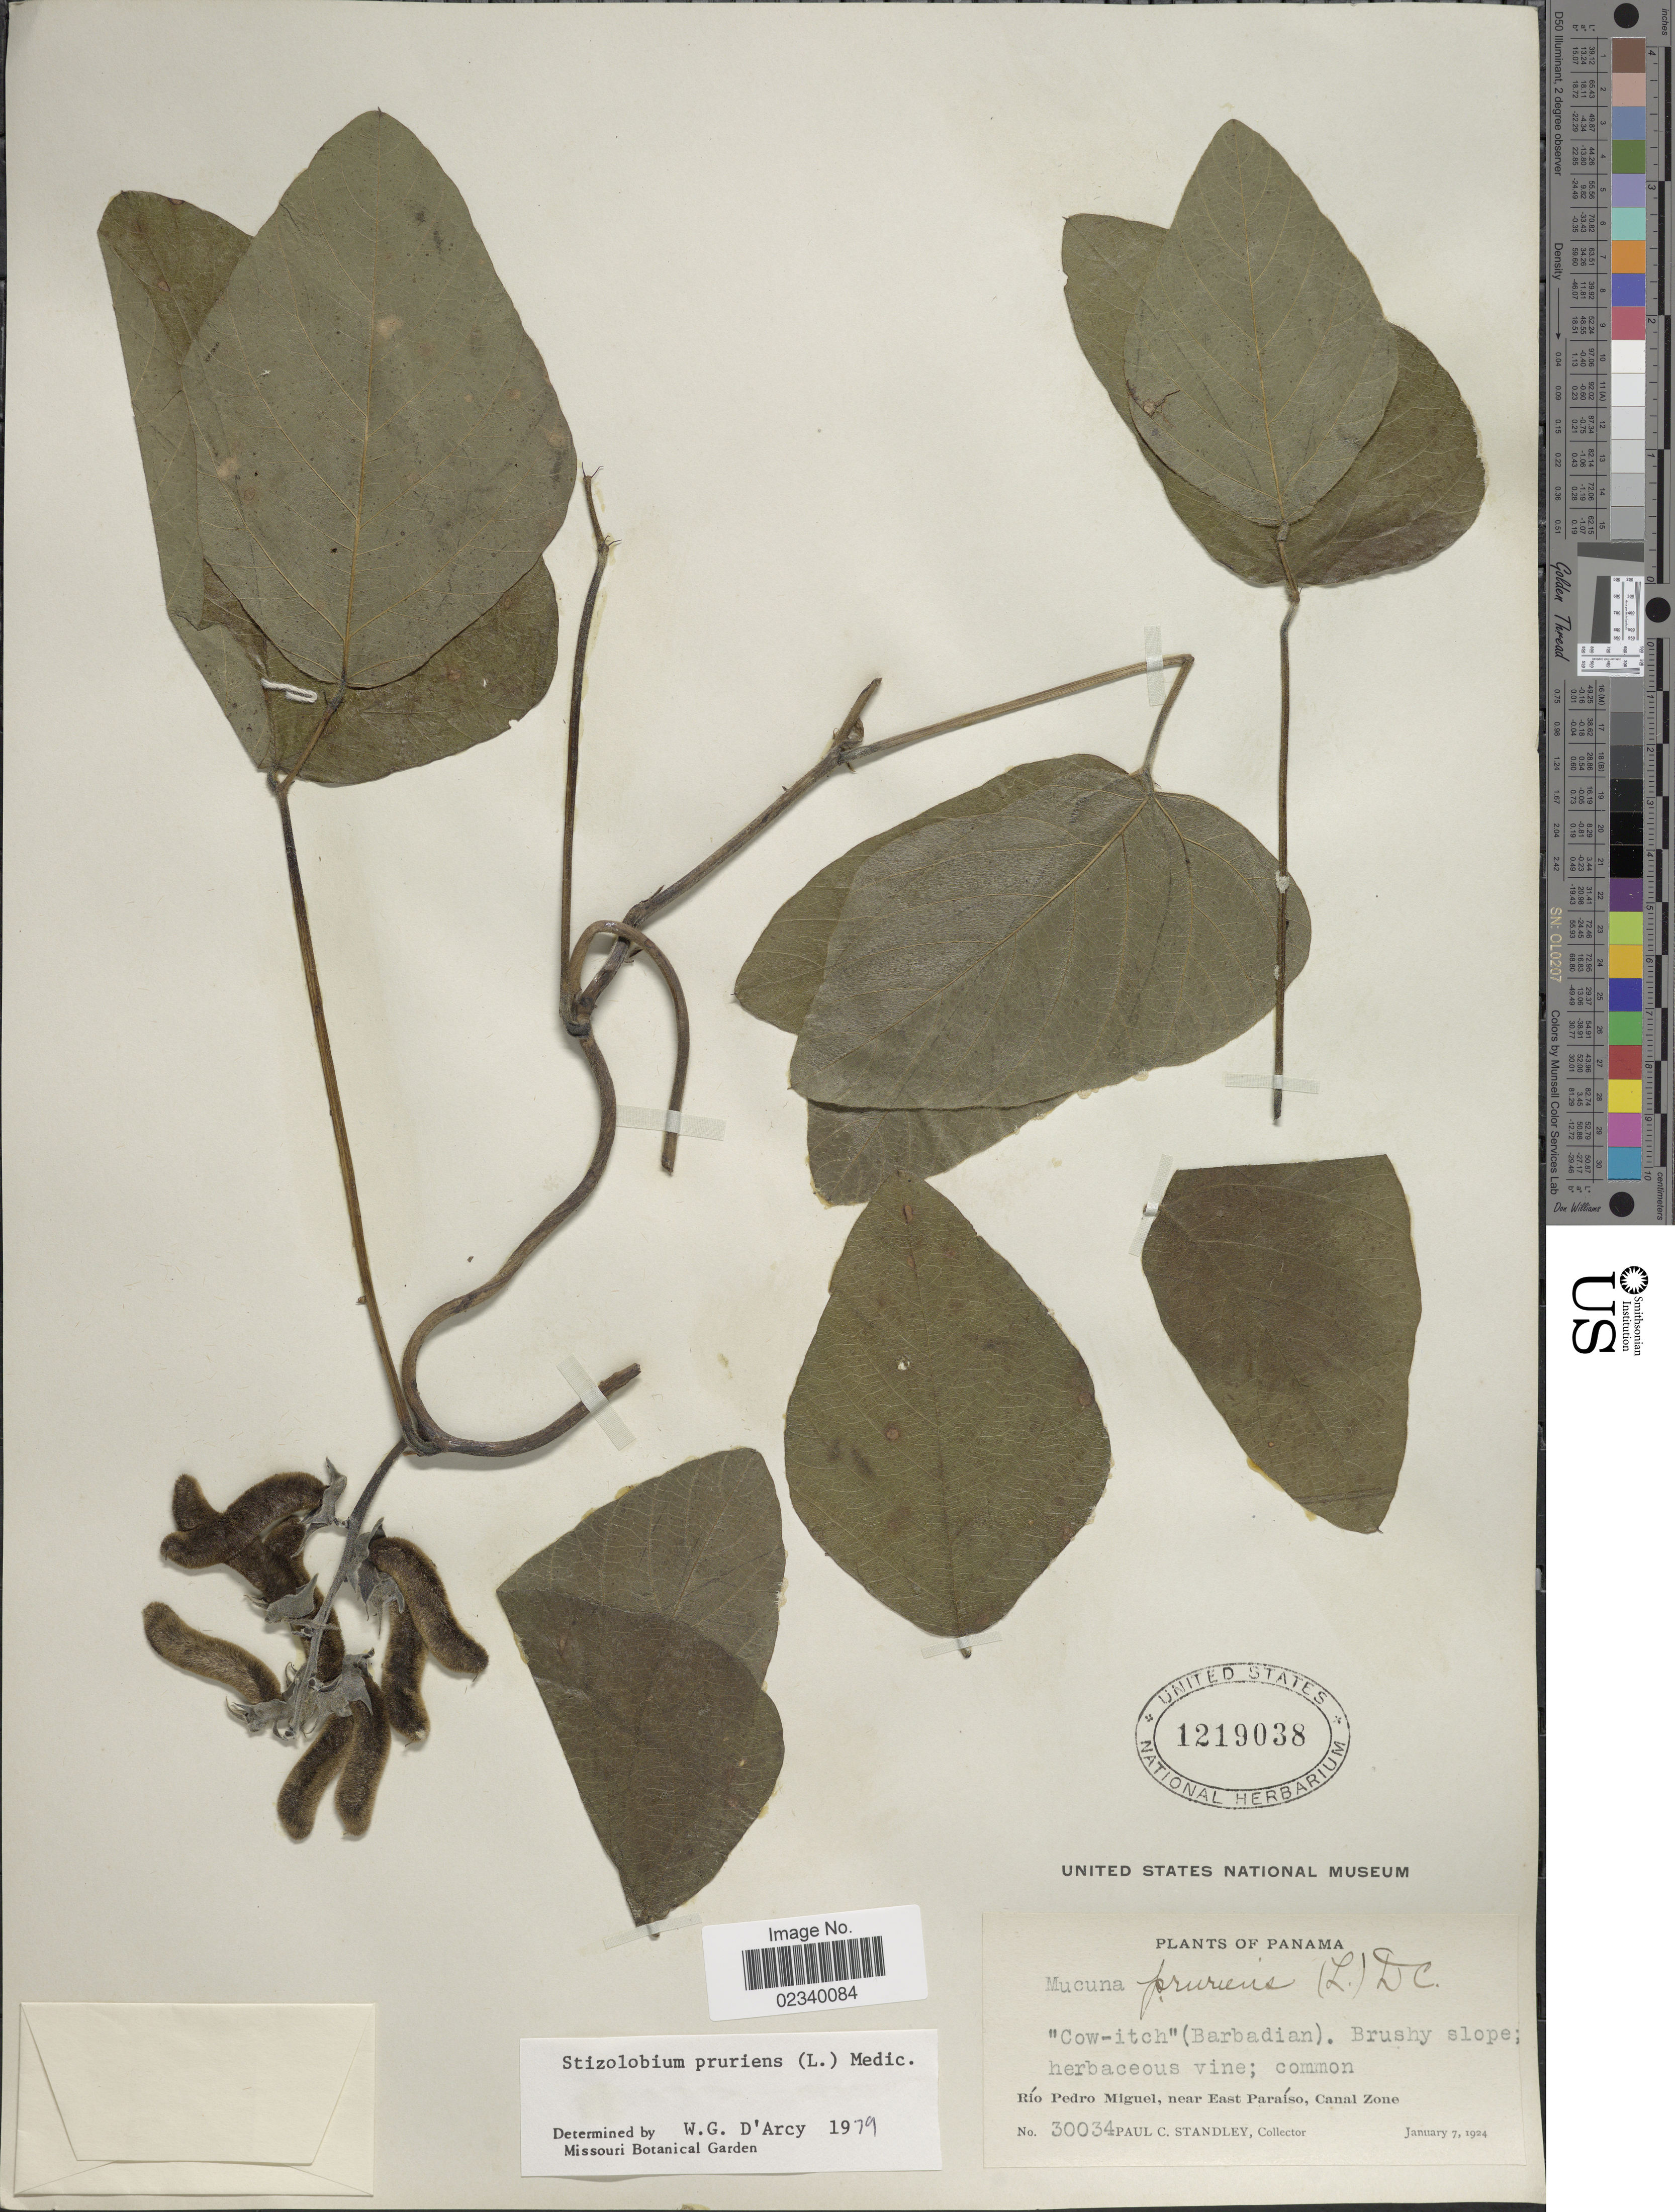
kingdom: Plantae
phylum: Tracheophyta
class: Magnoliopsida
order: Fabales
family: Fabaceae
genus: Mucuna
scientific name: Mucuna pruriens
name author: (L.) DC.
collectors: P. C. Standley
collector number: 30034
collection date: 1924-01-07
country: Panama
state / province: Colón / Panamá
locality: Rio Pedro Miguel, near East Paraiso, Canal Zone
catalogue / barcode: US 1219038